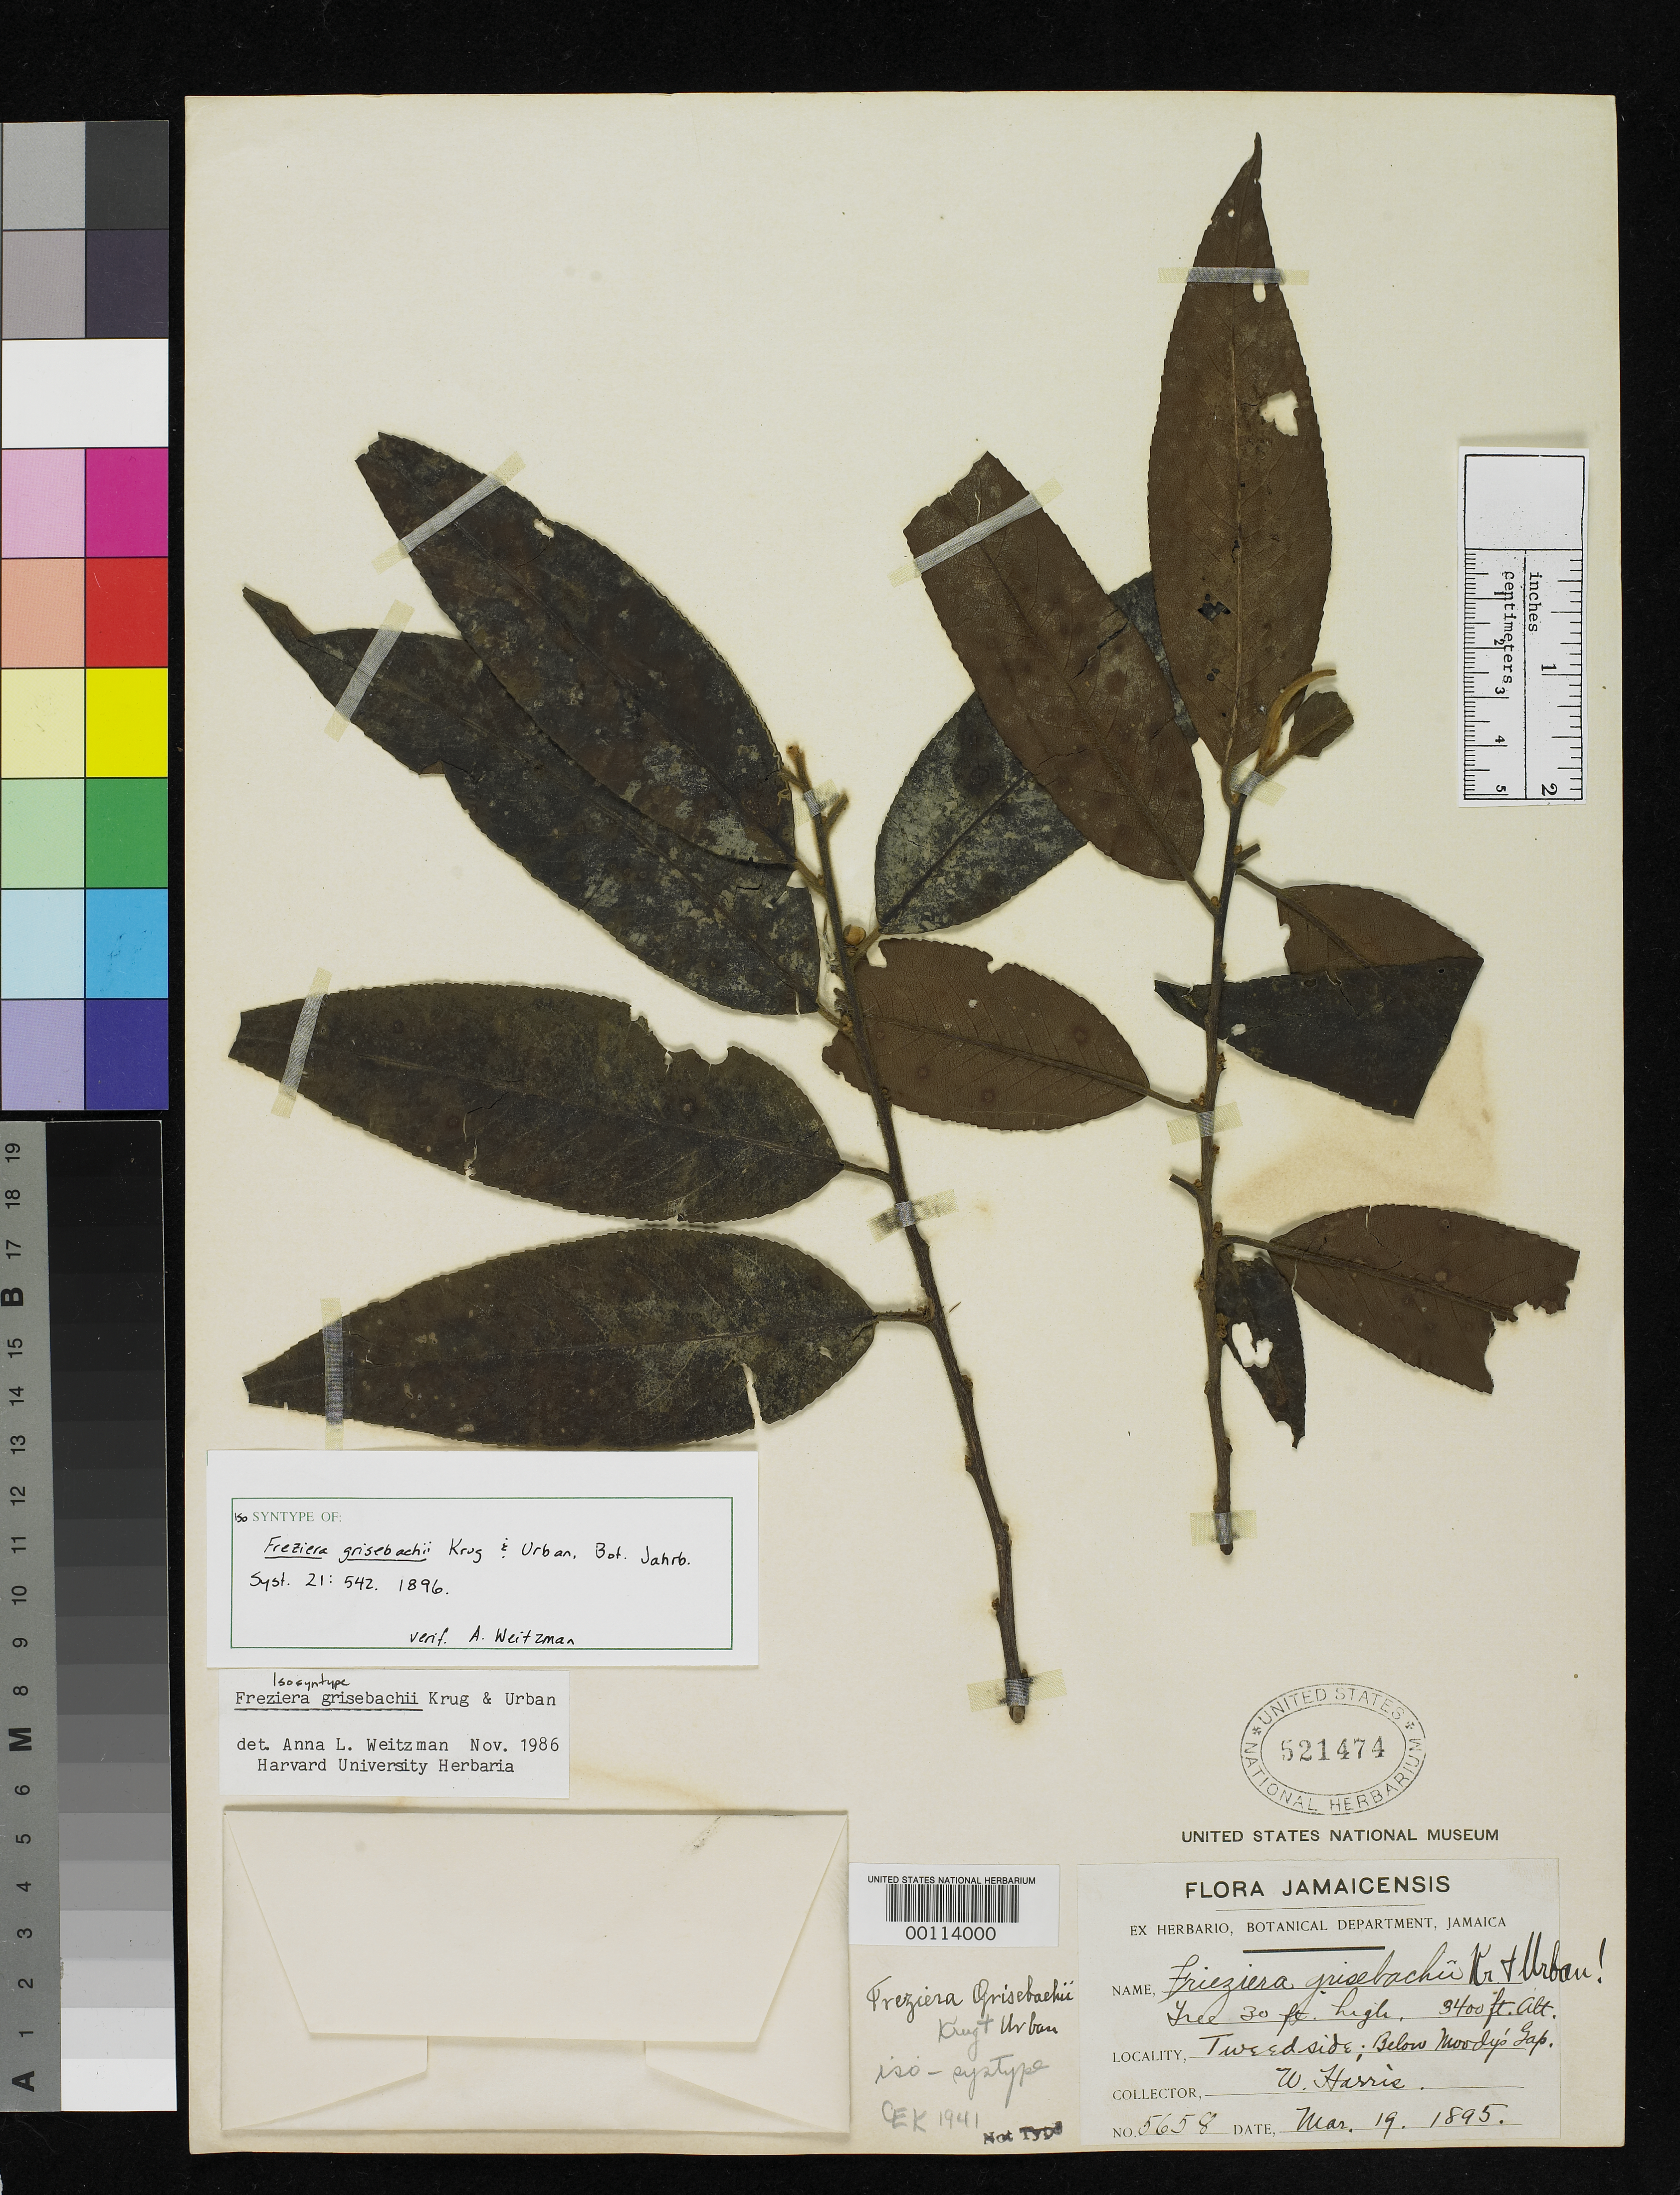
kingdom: Plantae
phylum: Tracheophyta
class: Magnoliopsida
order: Ericales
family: Pentaphylacaceae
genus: Freziera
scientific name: Freziera grisebachii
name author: Krug & Urb.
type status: Isosyntype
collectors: W. H. Harris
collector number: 5658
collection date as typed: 19 Mar 1895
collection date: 1895-03-19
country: Jamaica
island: Greater Antilles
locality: Tweedside, below Moody's Gap.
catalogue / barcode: US 521474